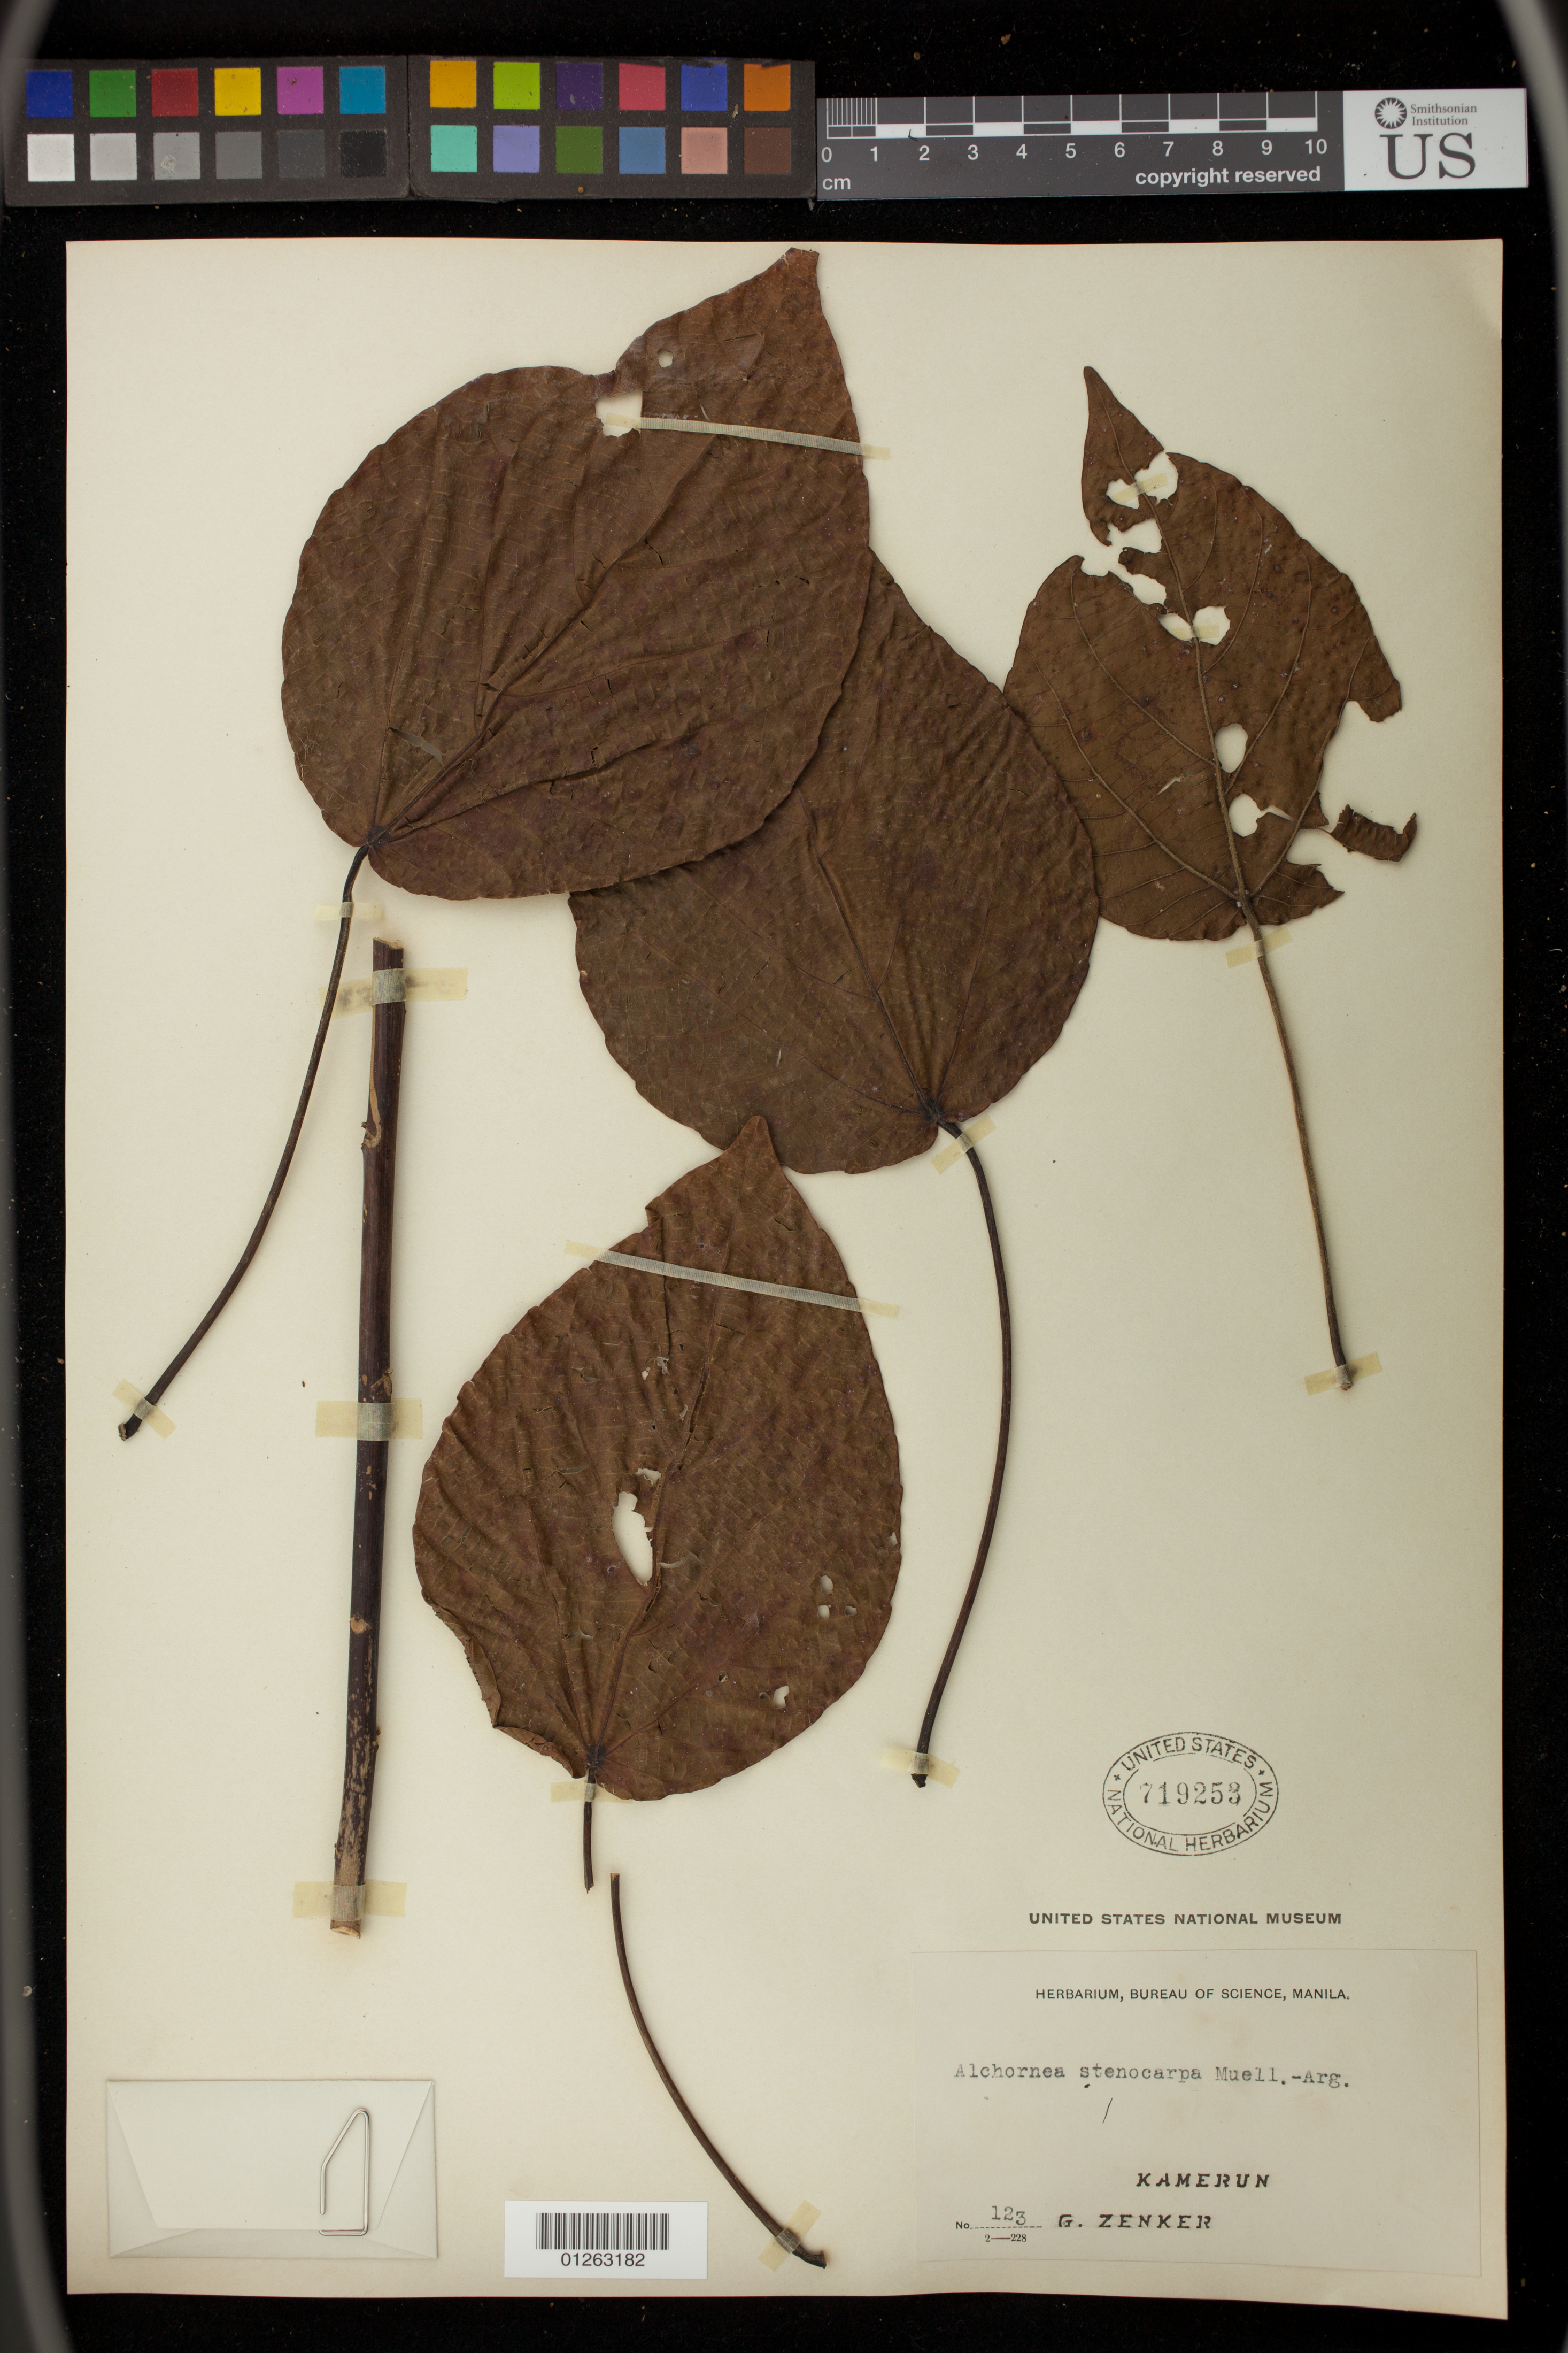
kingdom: Plantae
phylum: Tracheophyta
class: Magnoliopsida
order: Malpighiales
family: Euphorbiaceae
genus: Alchornea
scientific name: Alchornea cordifolia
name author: (Schumach. & Thonn.) Müll. Arg.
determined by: Barberá, Patricia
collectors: G. A. Zenker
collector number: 123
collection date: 1901/1916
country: Cameroon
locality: Kamerun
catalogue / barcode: US 719253